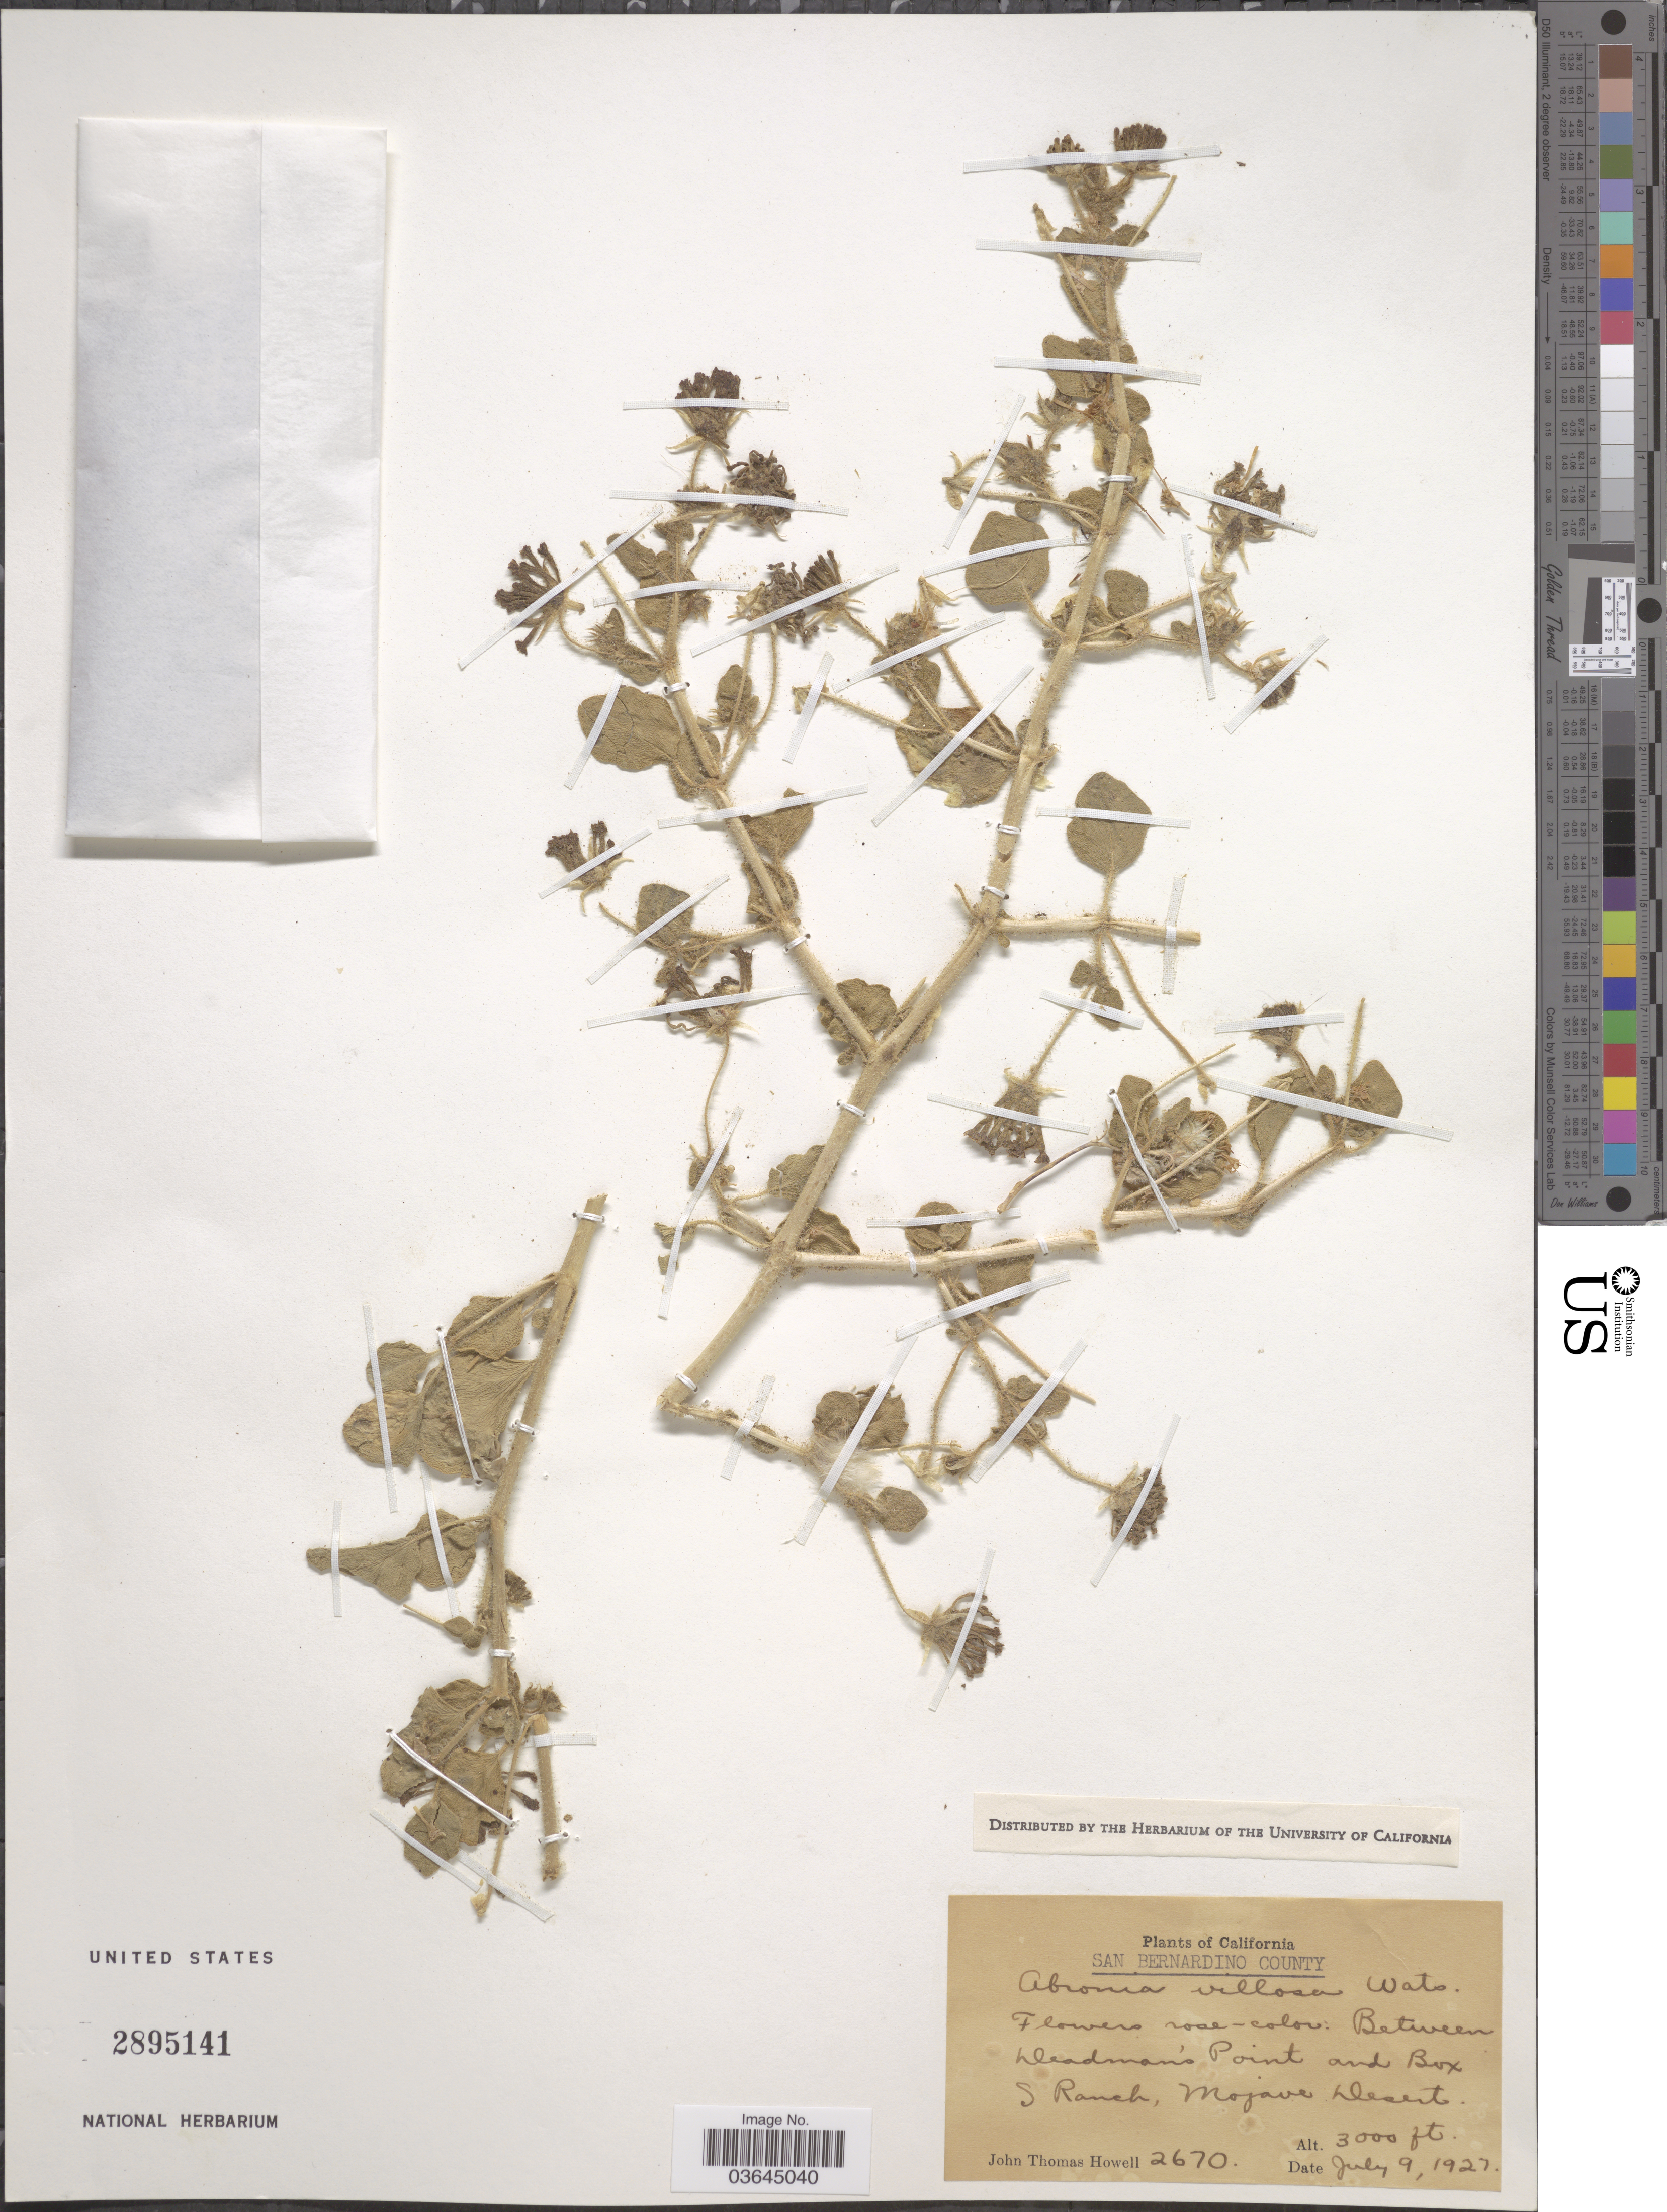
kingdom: Plantae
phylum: Tracheophyta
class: Magnoliopsida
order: Caryophyllales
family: Nyctaginaceae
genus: Abronia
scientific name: Abronia villosa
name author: S. Watson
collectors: J. T. Howell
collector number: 2670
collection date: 1927-07-09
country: United States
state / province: California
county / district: San Bernardino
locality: San Bernardino County. Deadman's Point and Box S Ranch, Mojave Desert.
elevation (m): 914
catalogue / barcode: US 2895141